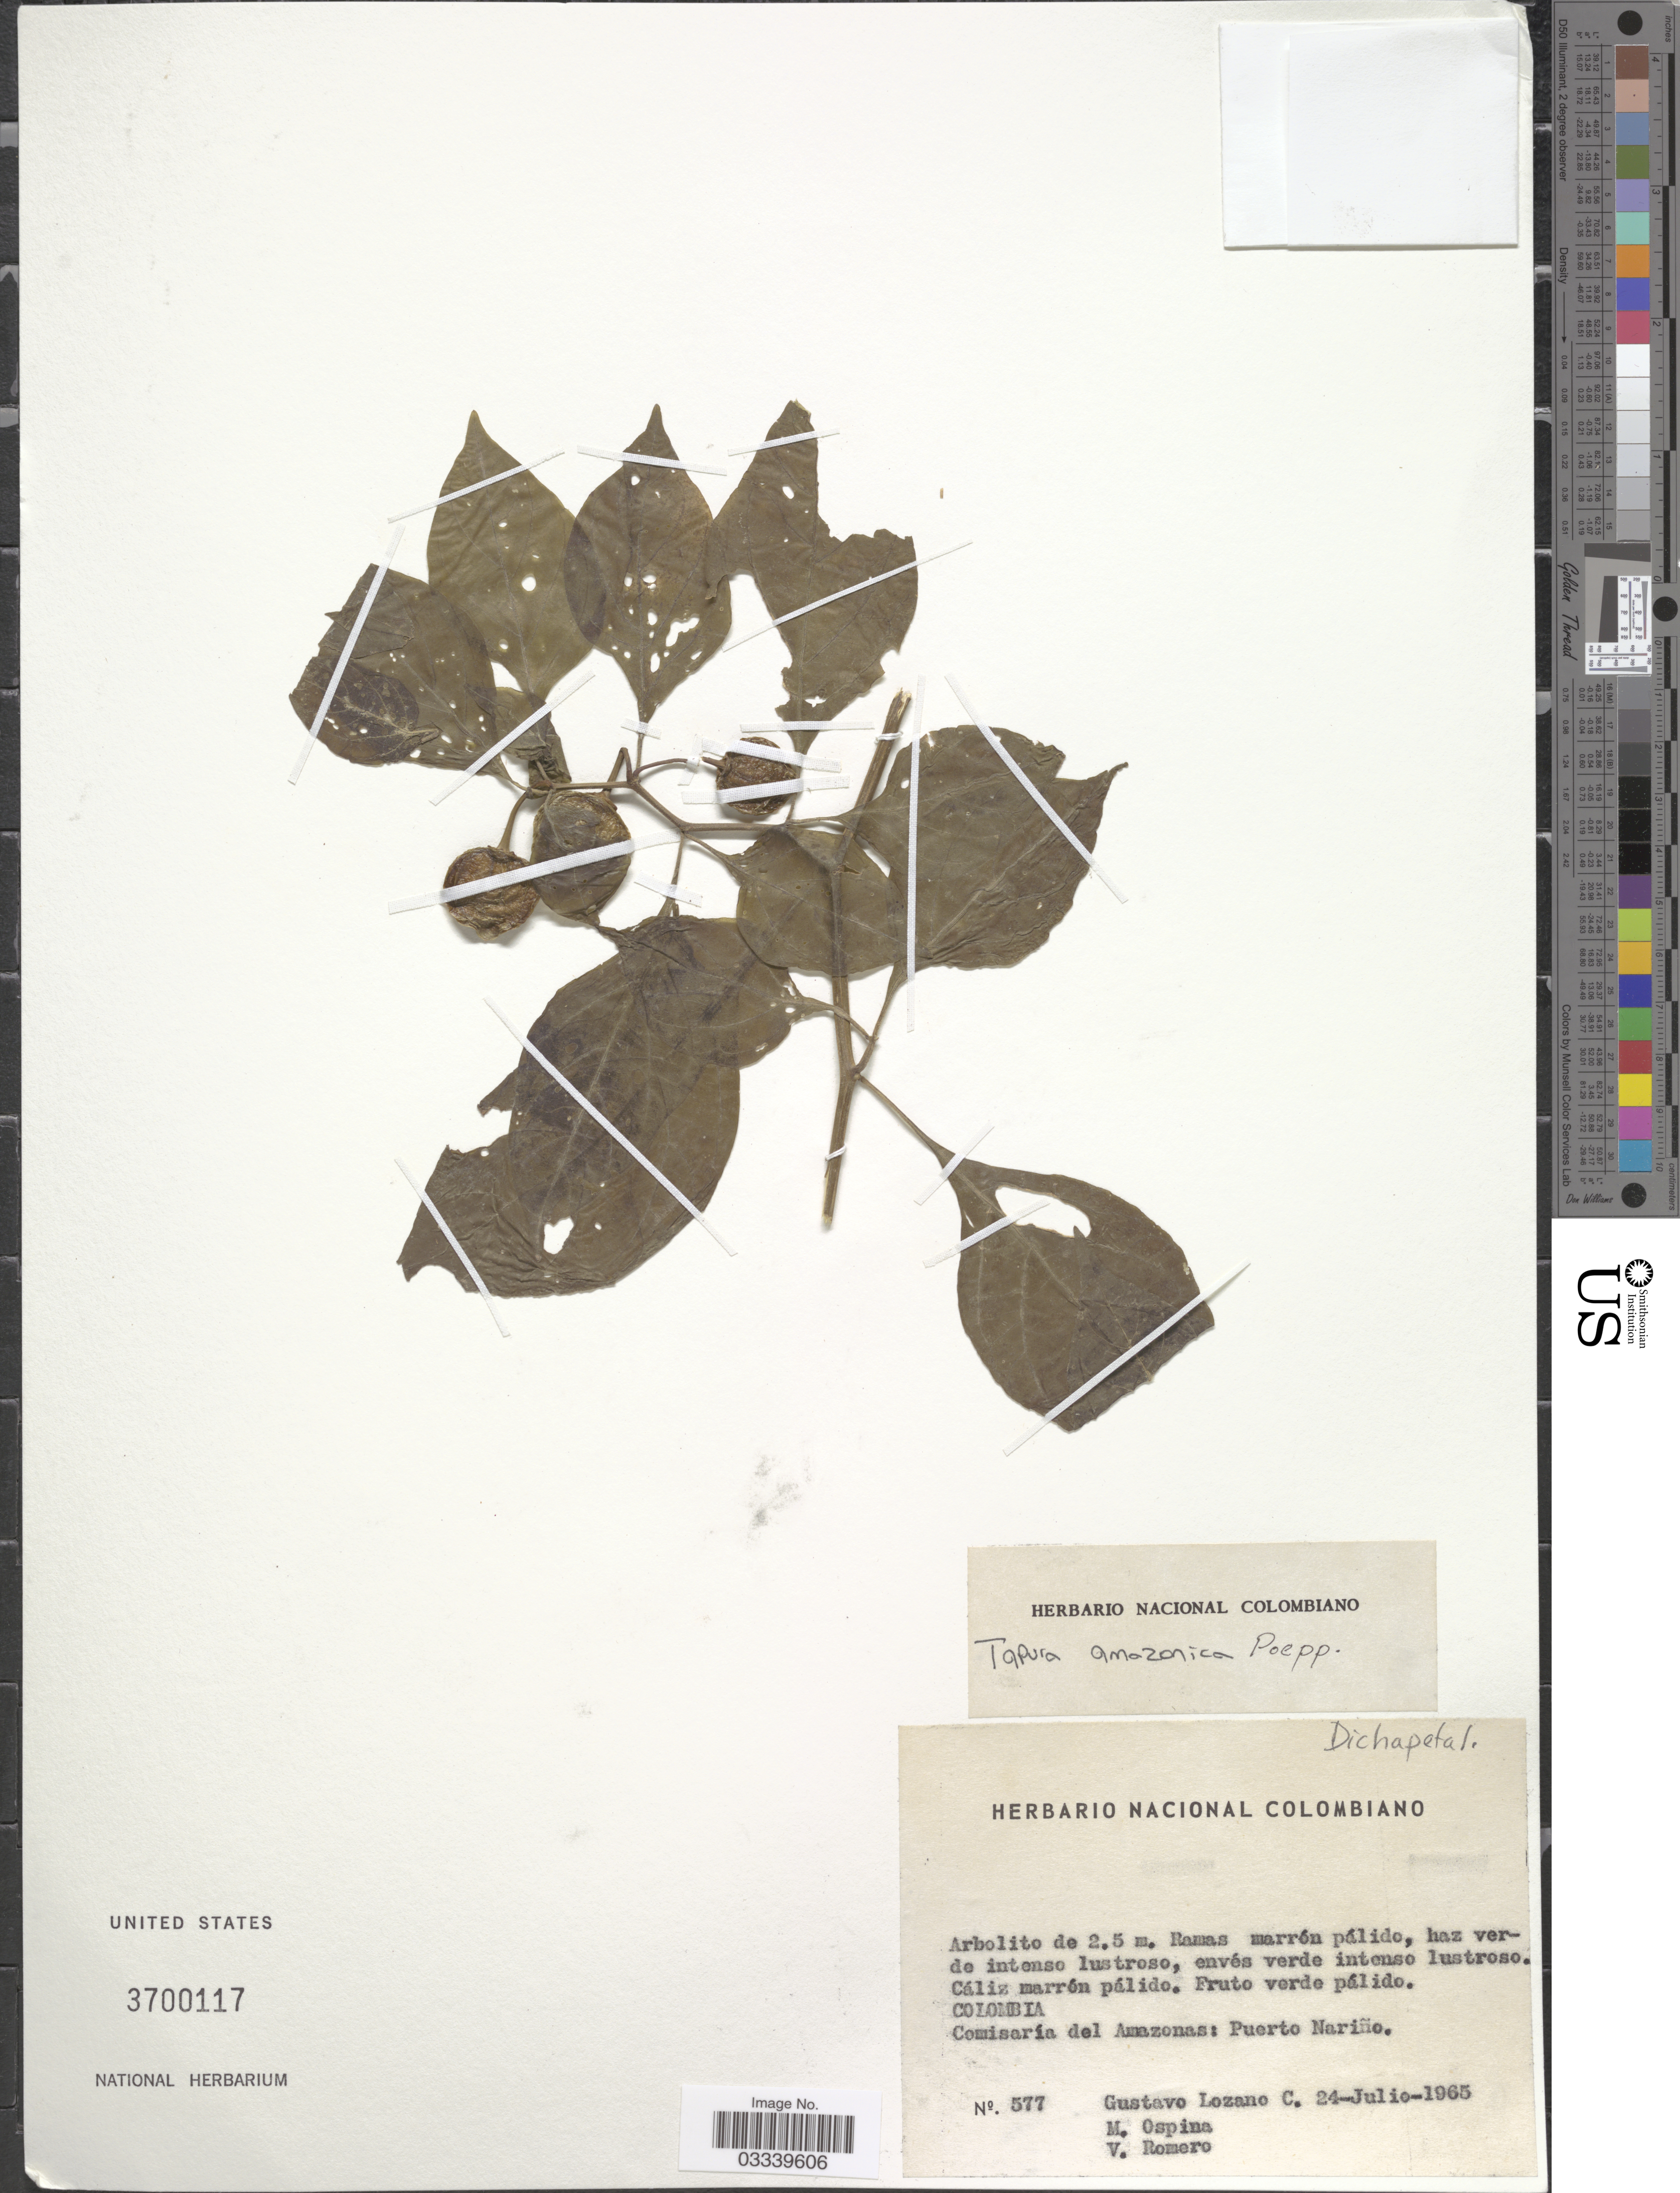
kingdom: Plantae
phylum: Tracheophyta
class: Magnoliopsida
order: Malpighiales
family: Dichapetalaceae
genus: Tapura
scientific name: Tapura amazonica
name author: Poepp. & Endl.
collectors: G. Lozano-Contreras, M. Ospina & V. Romero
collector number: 577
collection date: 1965-07-24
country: Colombia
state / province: Amazônas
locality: Comisaría del Amazonas: Puerto Nariño.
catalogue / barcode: US 3700117